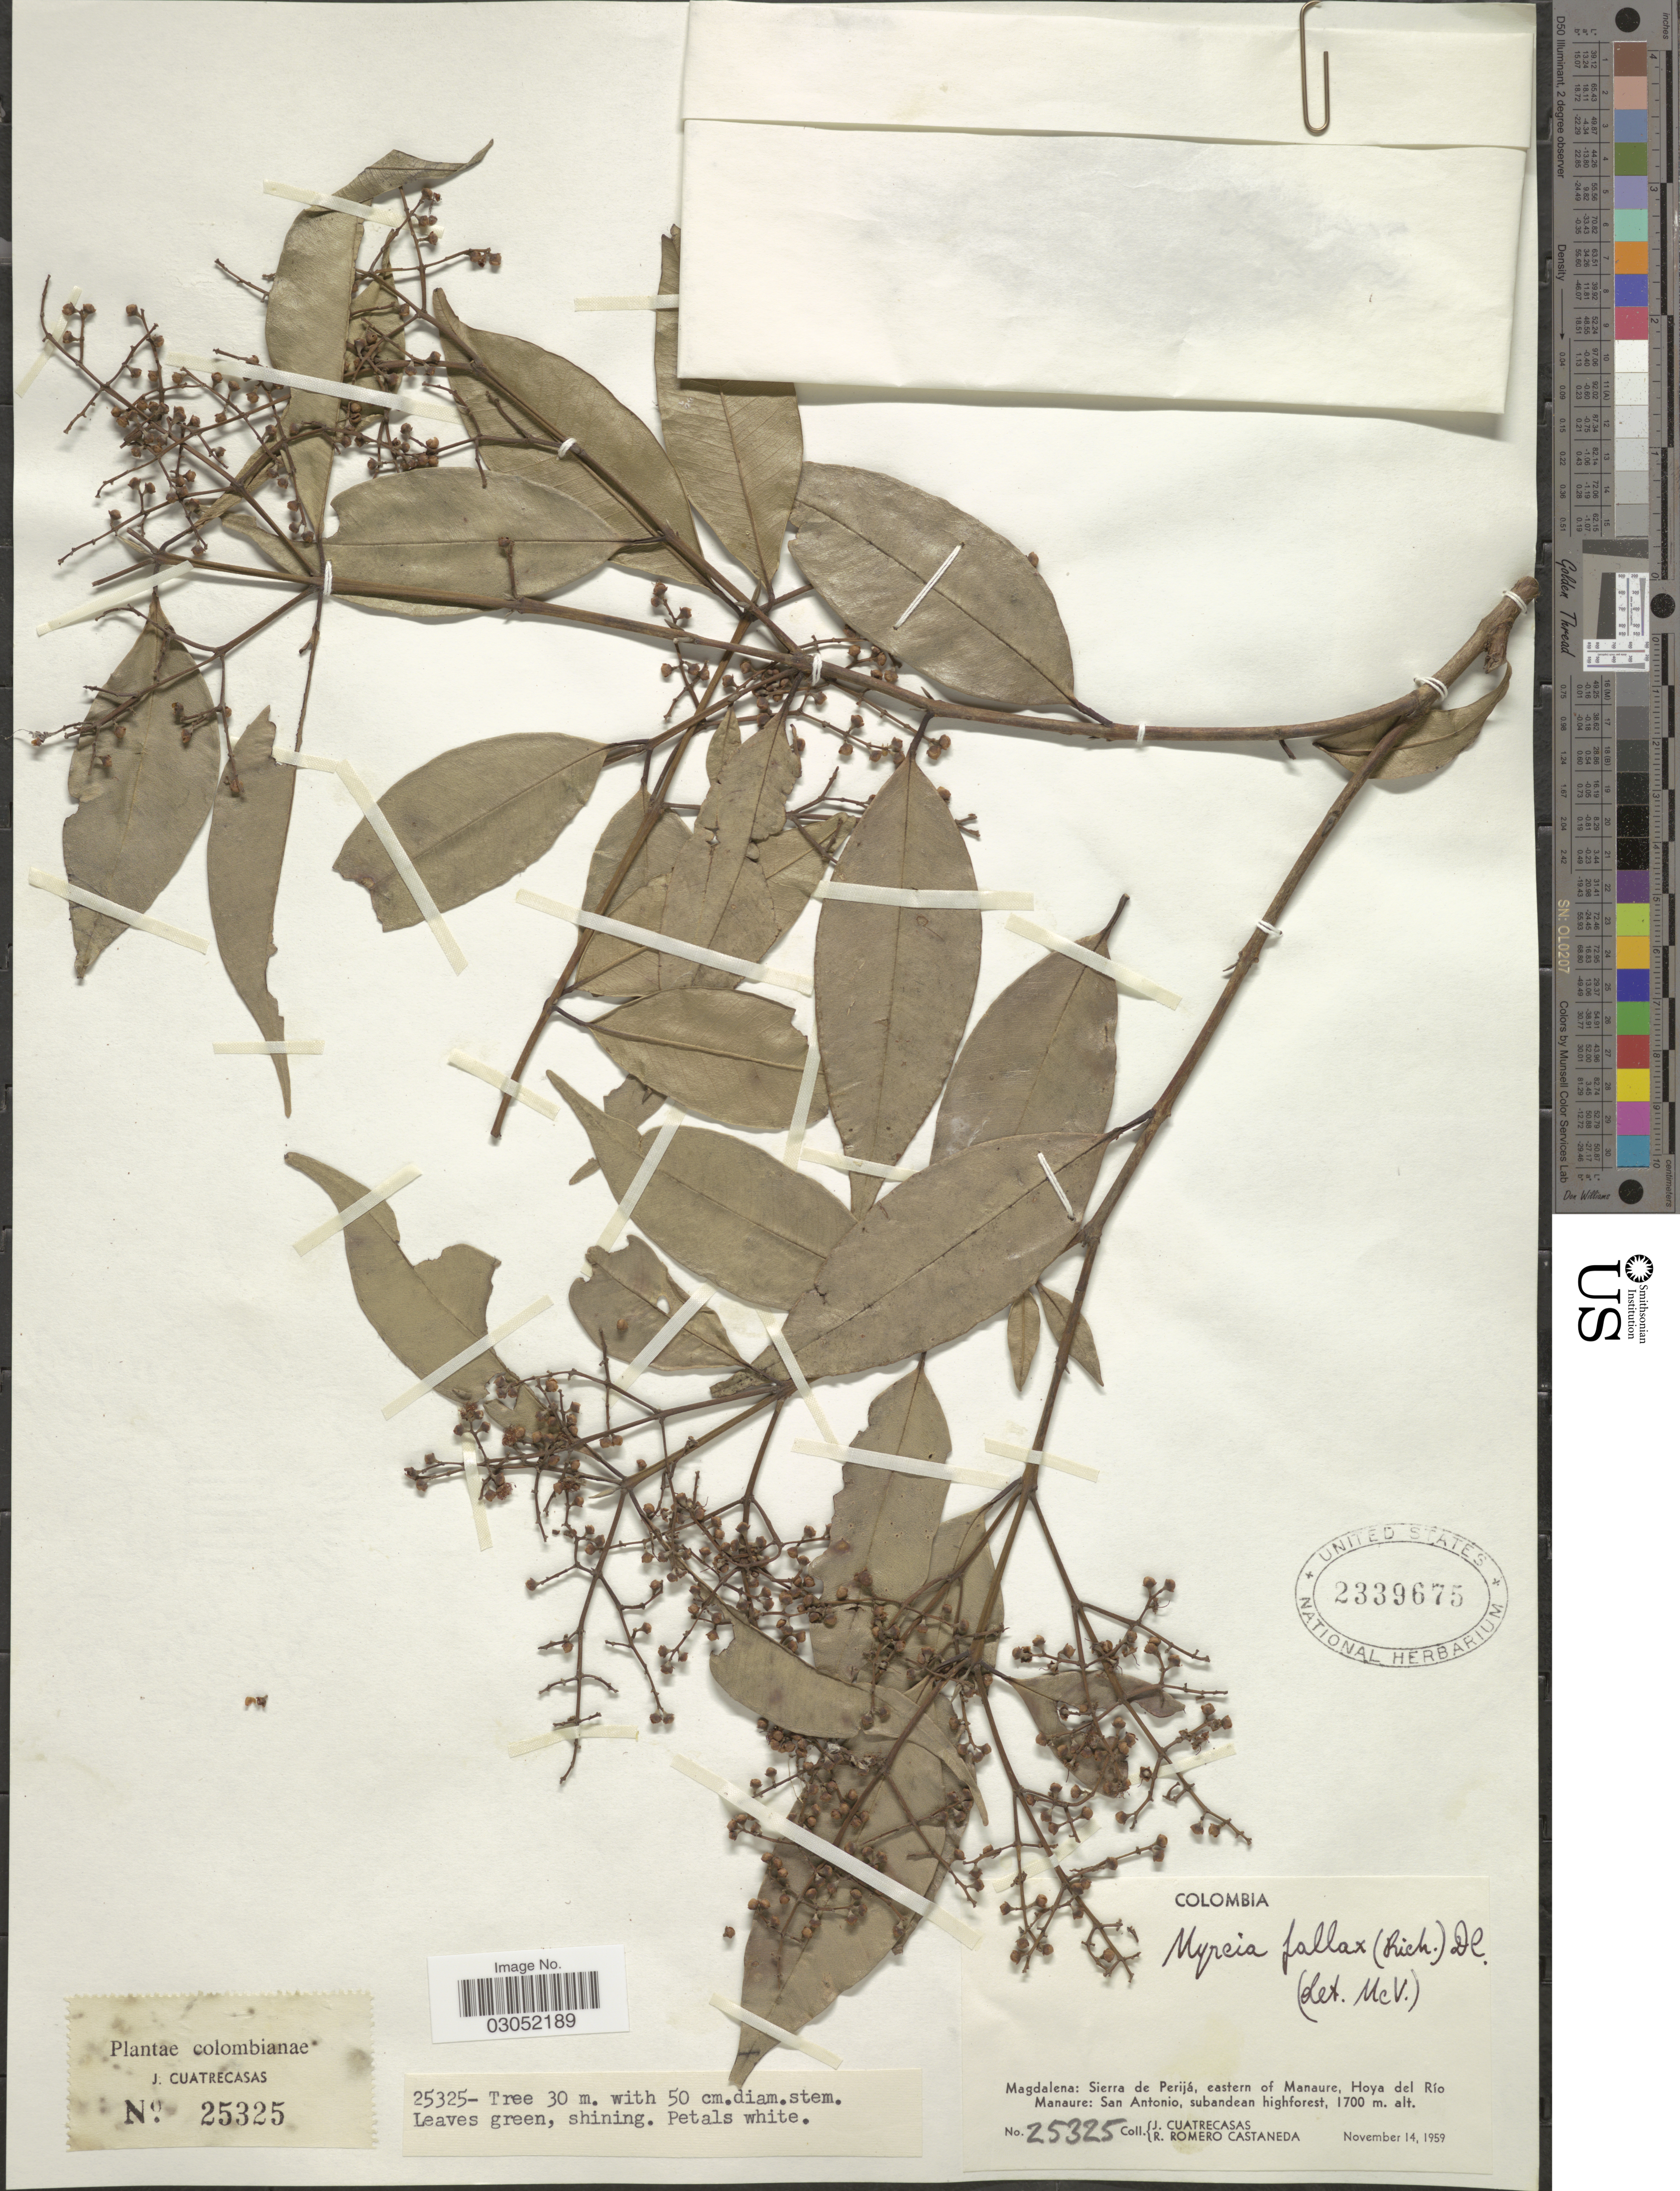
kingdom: Plantae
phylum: Tracheophyta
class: Magnoliopsida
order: Myrtales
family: Myrtaceae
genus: Myrcia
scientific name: Myrcia fallax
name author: (Rich.) DC.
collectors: J. Cuatrecasas & R. Romero Castañeda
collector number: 25325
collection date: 1959-11-14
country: Colombia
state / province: Magdalena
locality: Sierra de Perijá, eastern of Manaure, Hoya del Río Manaure: San Antonio.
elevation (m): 1700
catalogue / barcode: US 2339675